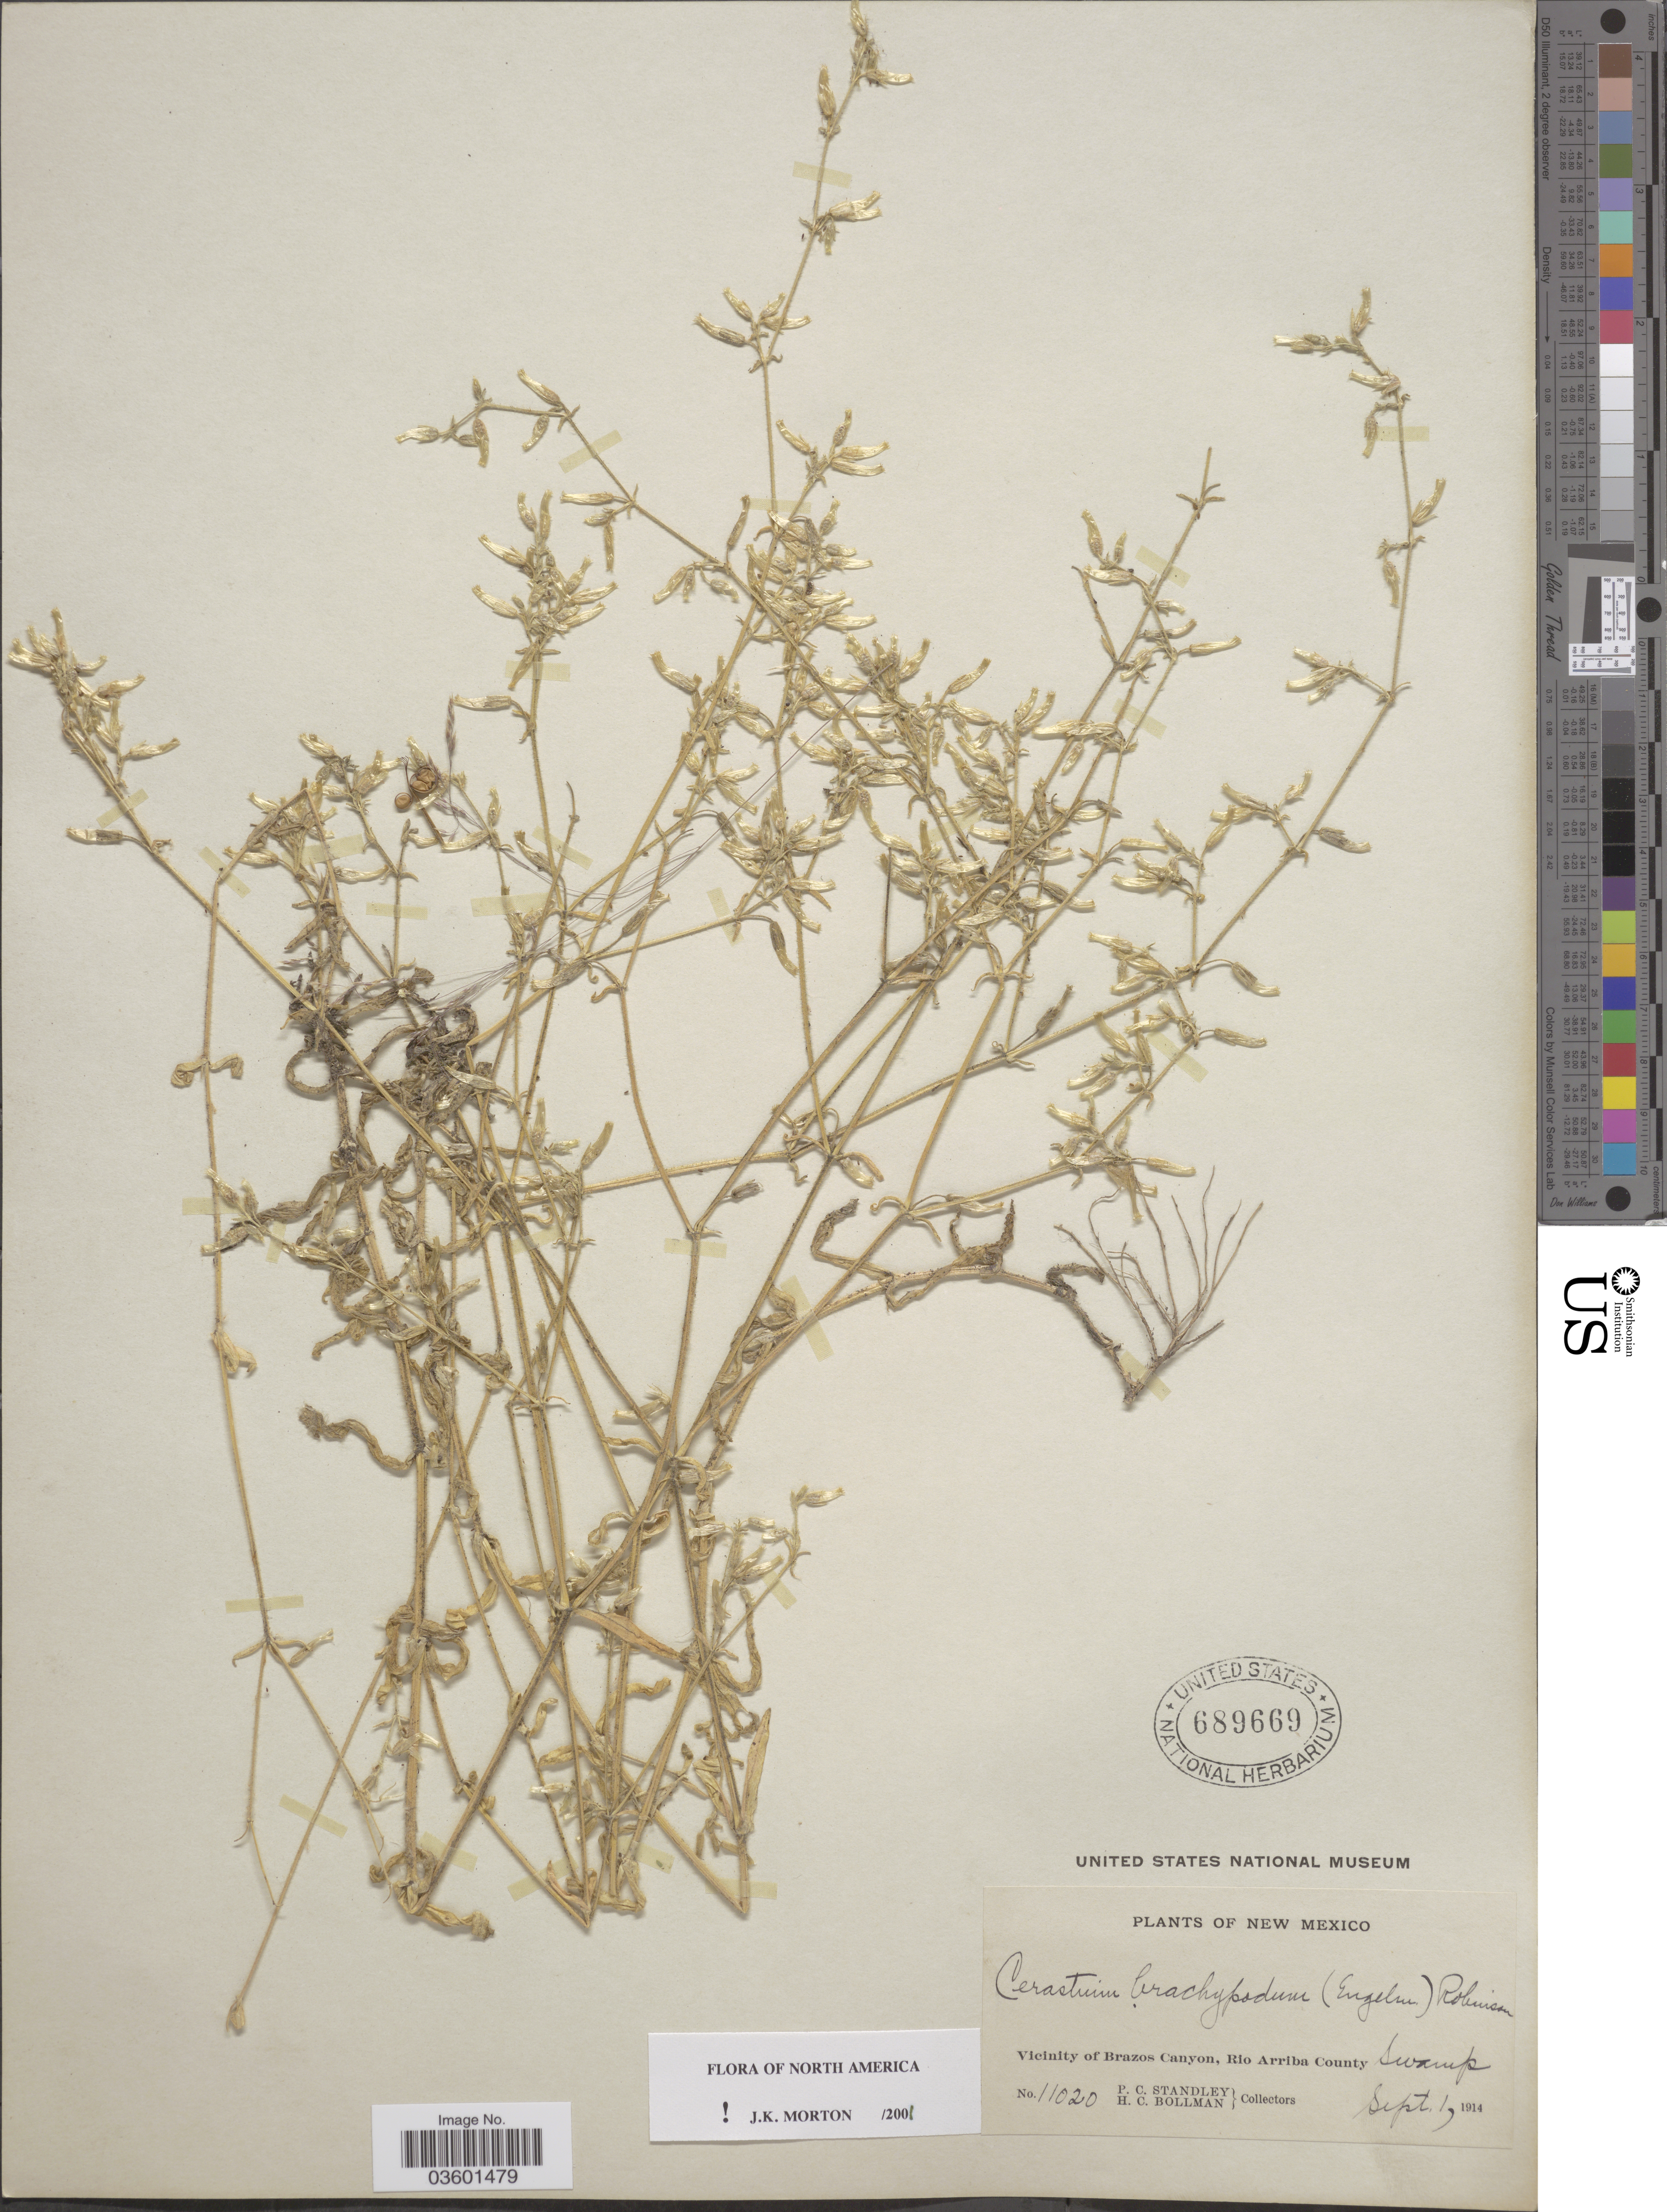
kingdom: Plantae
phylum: Tracheophyta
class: Magnoliopsida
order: Caryophyllales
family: Caryophyllaceae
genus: Cerastium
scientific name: Cerastium brachypodum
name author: (Engelm. ex A. Gray) B.L. Rob.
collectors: P. C. Standley & H. C. Bollman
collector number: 11020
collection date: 1914-09-01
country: United States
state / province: New Mexico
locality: Vicinity of Brazos Canyon, Rio Arriba County. Swamp.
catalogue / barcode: US 689669